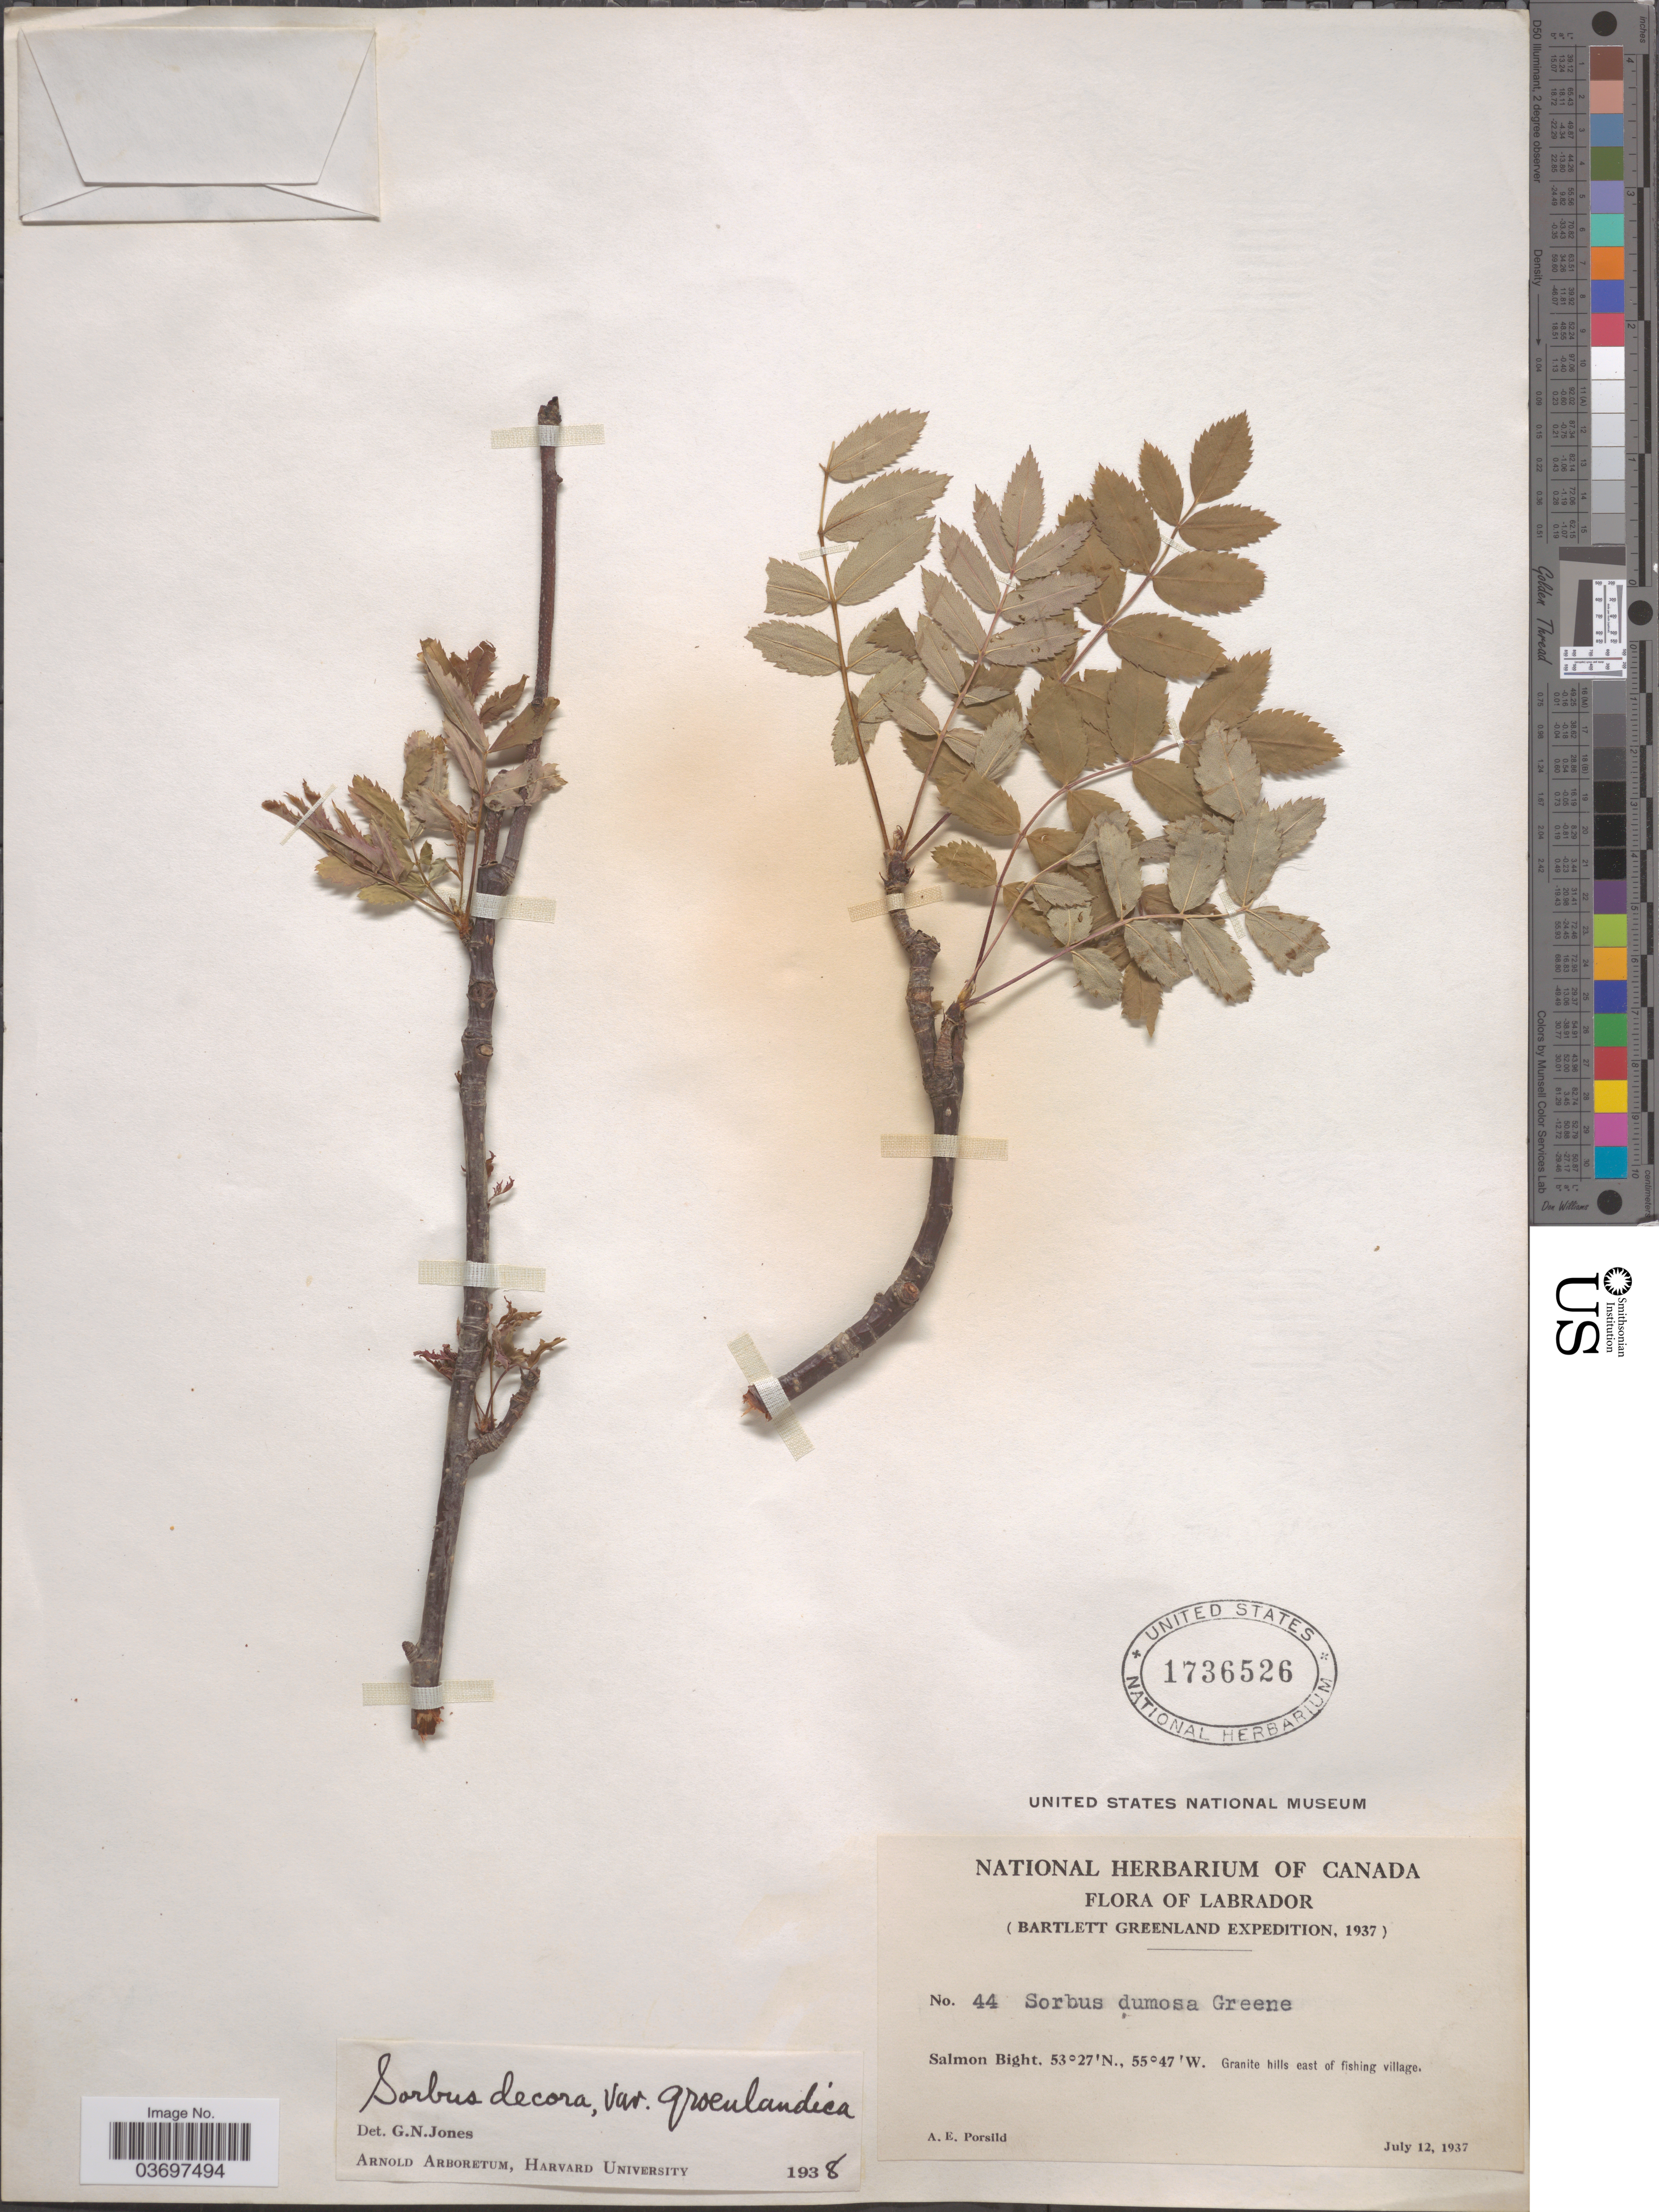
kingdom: Plantae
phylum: Tracheophyta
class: Magnoliopsida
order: Rosales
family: Rosaceae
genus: Sorbus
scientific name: Sorbus decora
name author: (Sarg.) C.K. Schneid.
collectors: A. E. Porsild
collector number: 44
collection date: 1937-07-12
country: Canada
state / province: Newfoundland and Labrador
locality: Labrador. Salmon Bight.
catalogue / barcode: US 1736526